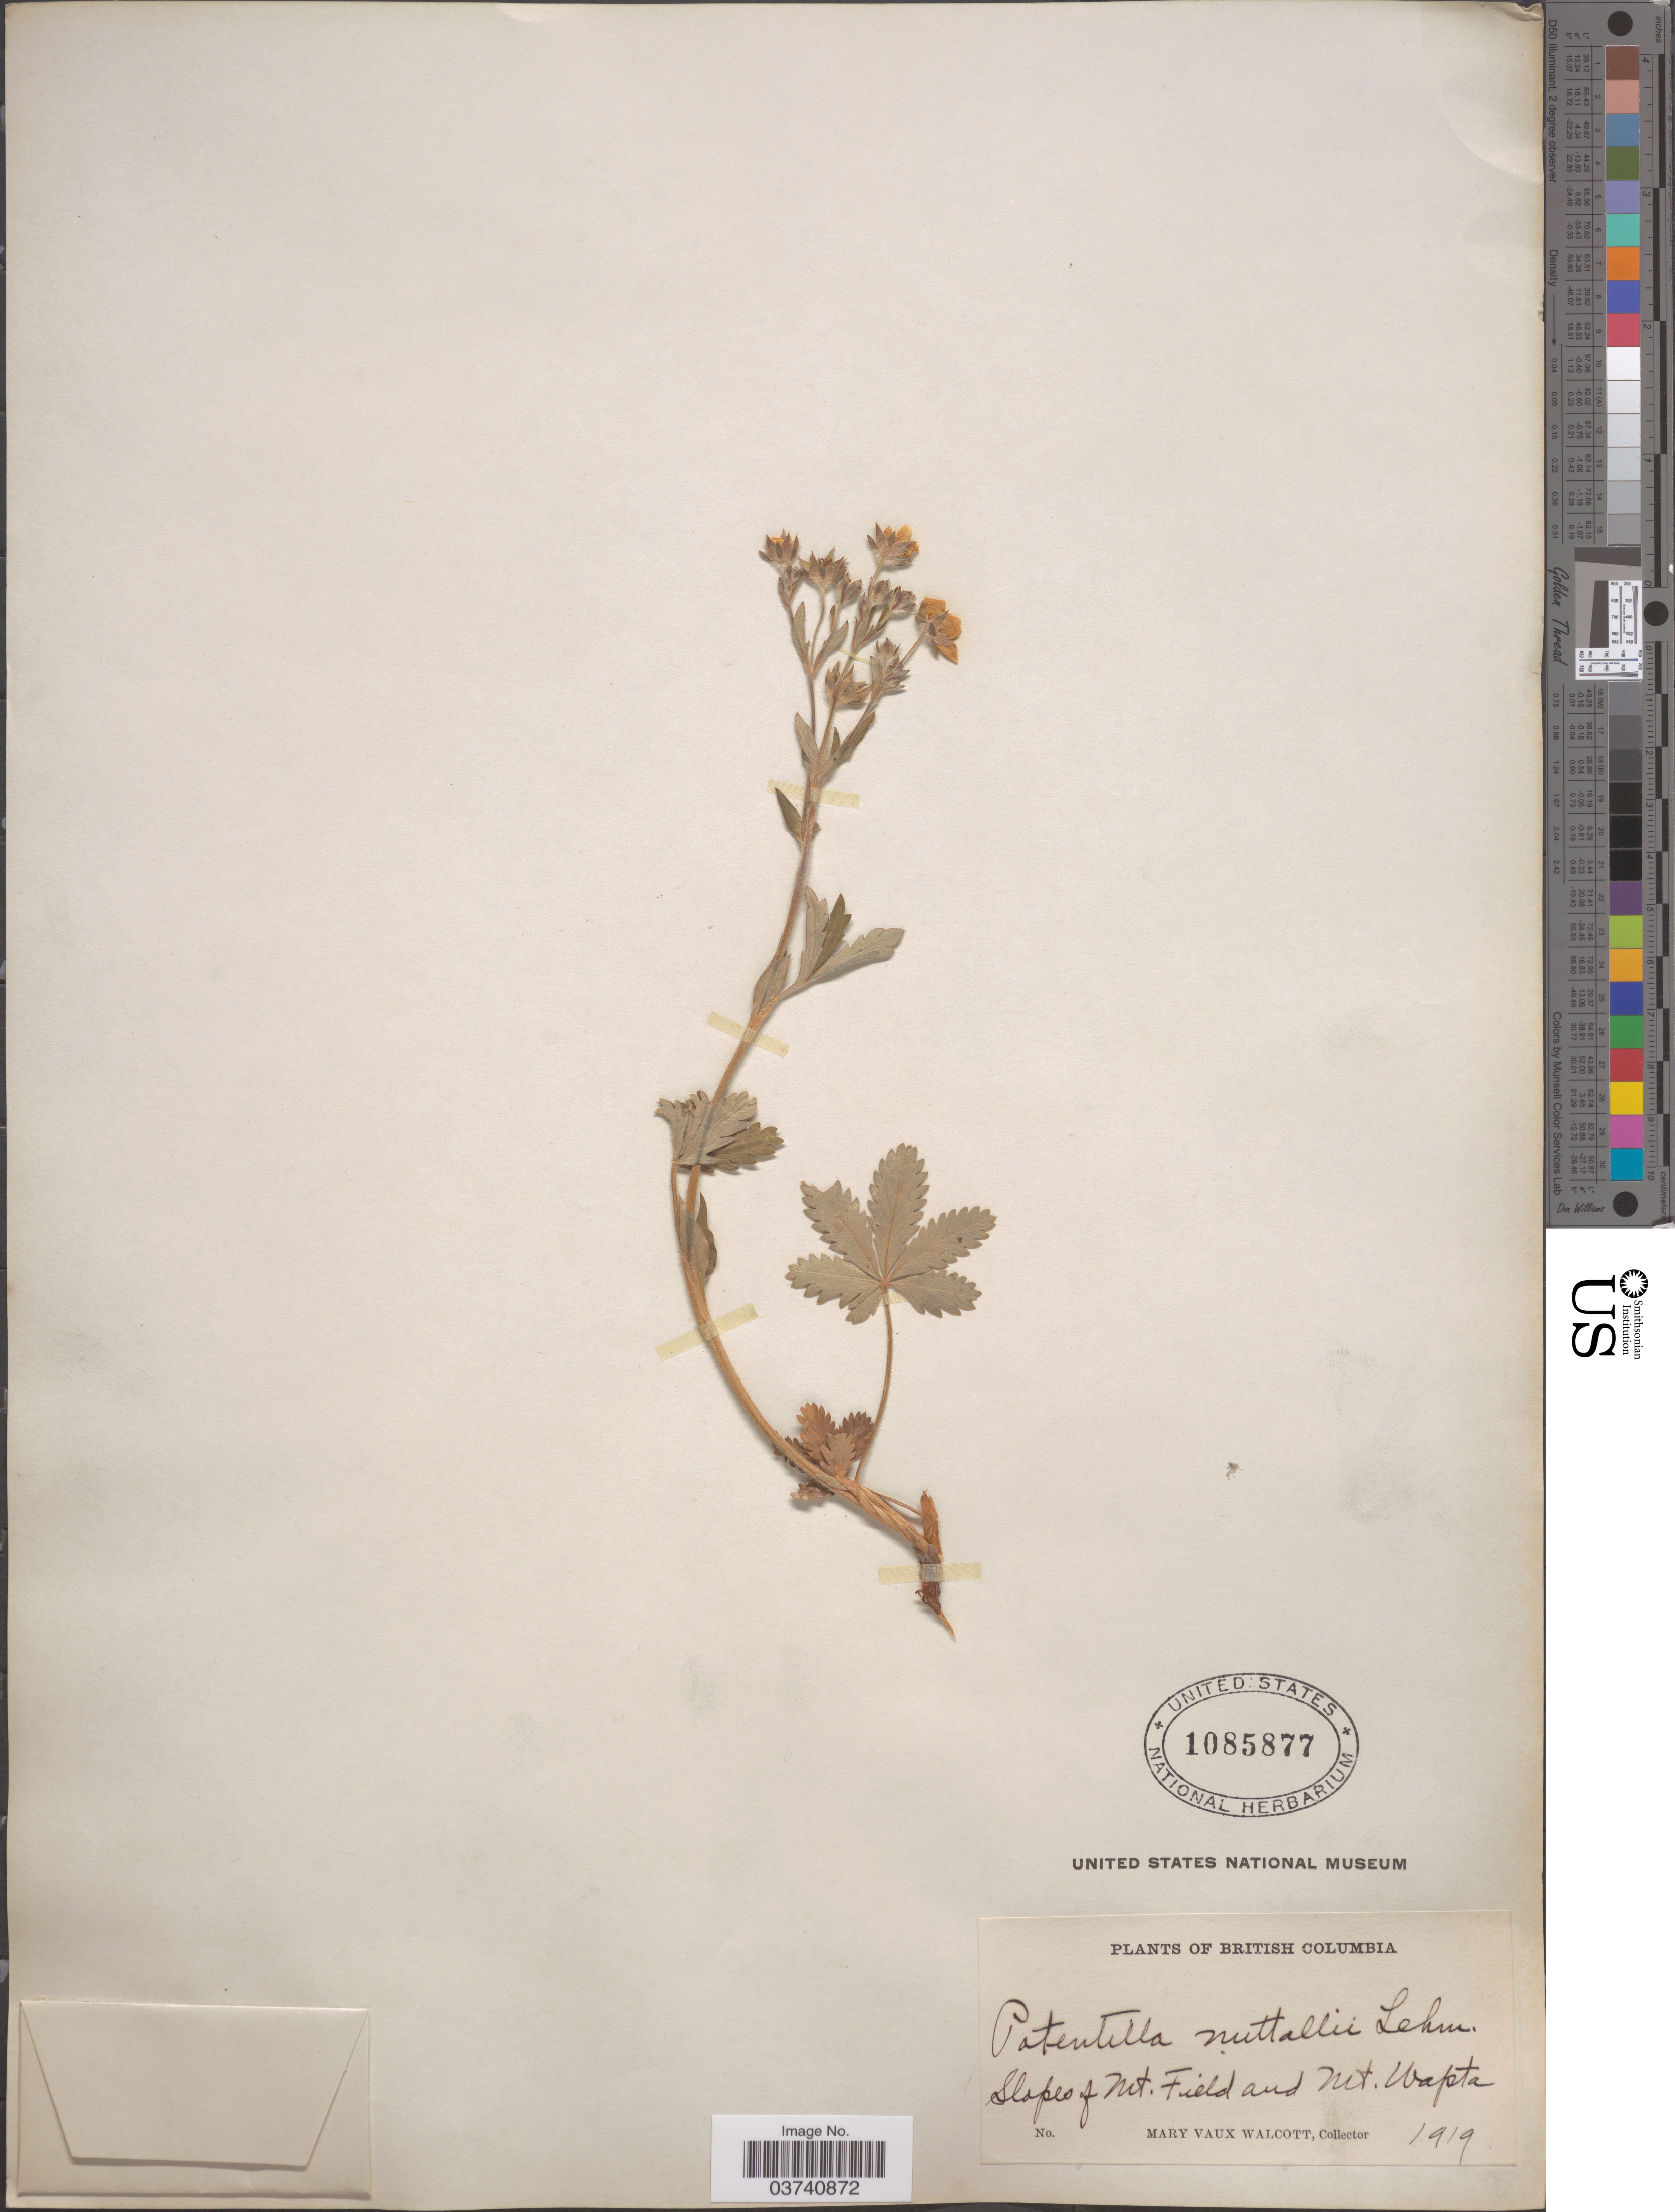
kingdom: Plantae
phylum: Tracheophyta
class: Magnoliopsida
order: Rosales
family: Rosaceae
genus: Potentilla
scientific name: Potentilla gracilis var. fastigiata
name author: (Nutt.) S. Watson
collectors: M. Walcott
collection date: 1919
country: Canada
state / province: British Columbia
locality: Slopes of Mt. Field and Mt. Wapta.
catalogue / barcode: US 1085877